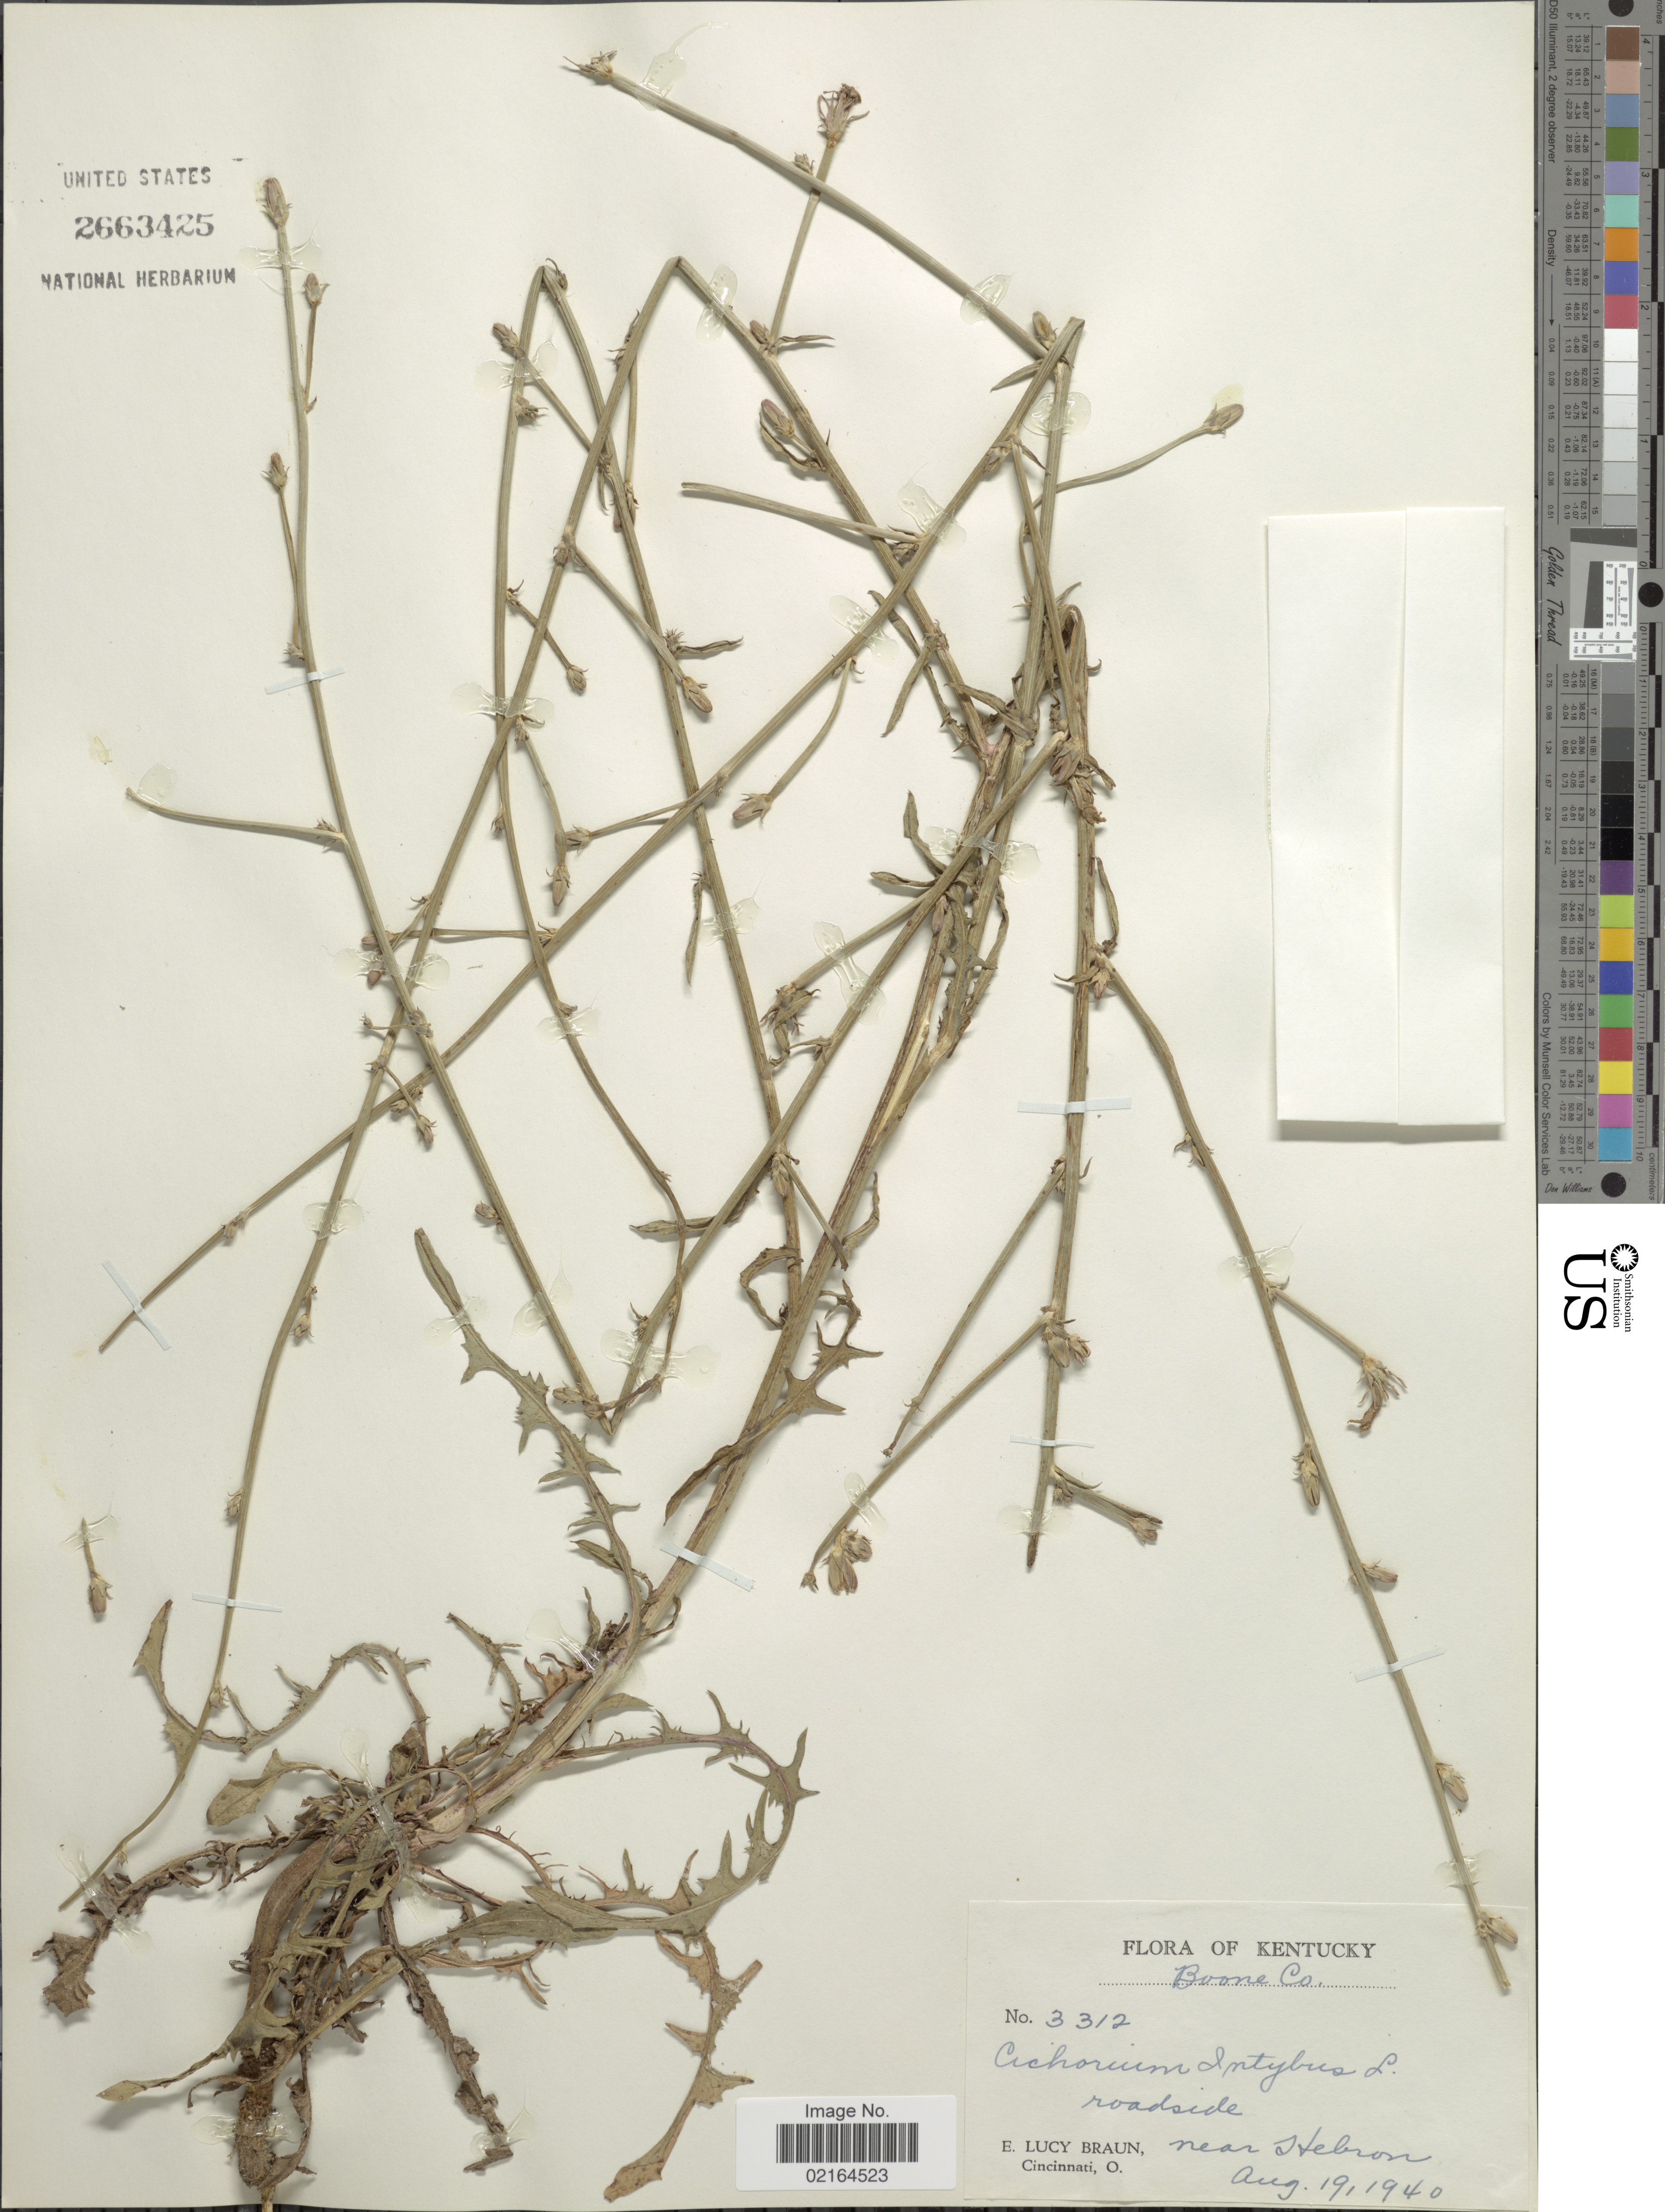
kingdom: Plantae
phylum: Tracheophyta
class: Magnoliopsida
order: Asterales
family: Asteraceae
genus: Cichorium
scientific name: Cichorium intybus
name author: L.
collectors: E. L. Braun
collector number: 3312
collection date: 1940-08-19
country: United States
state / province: Kentucky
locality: Boone Co., Roadside near Hebron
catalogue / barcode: US 2663425